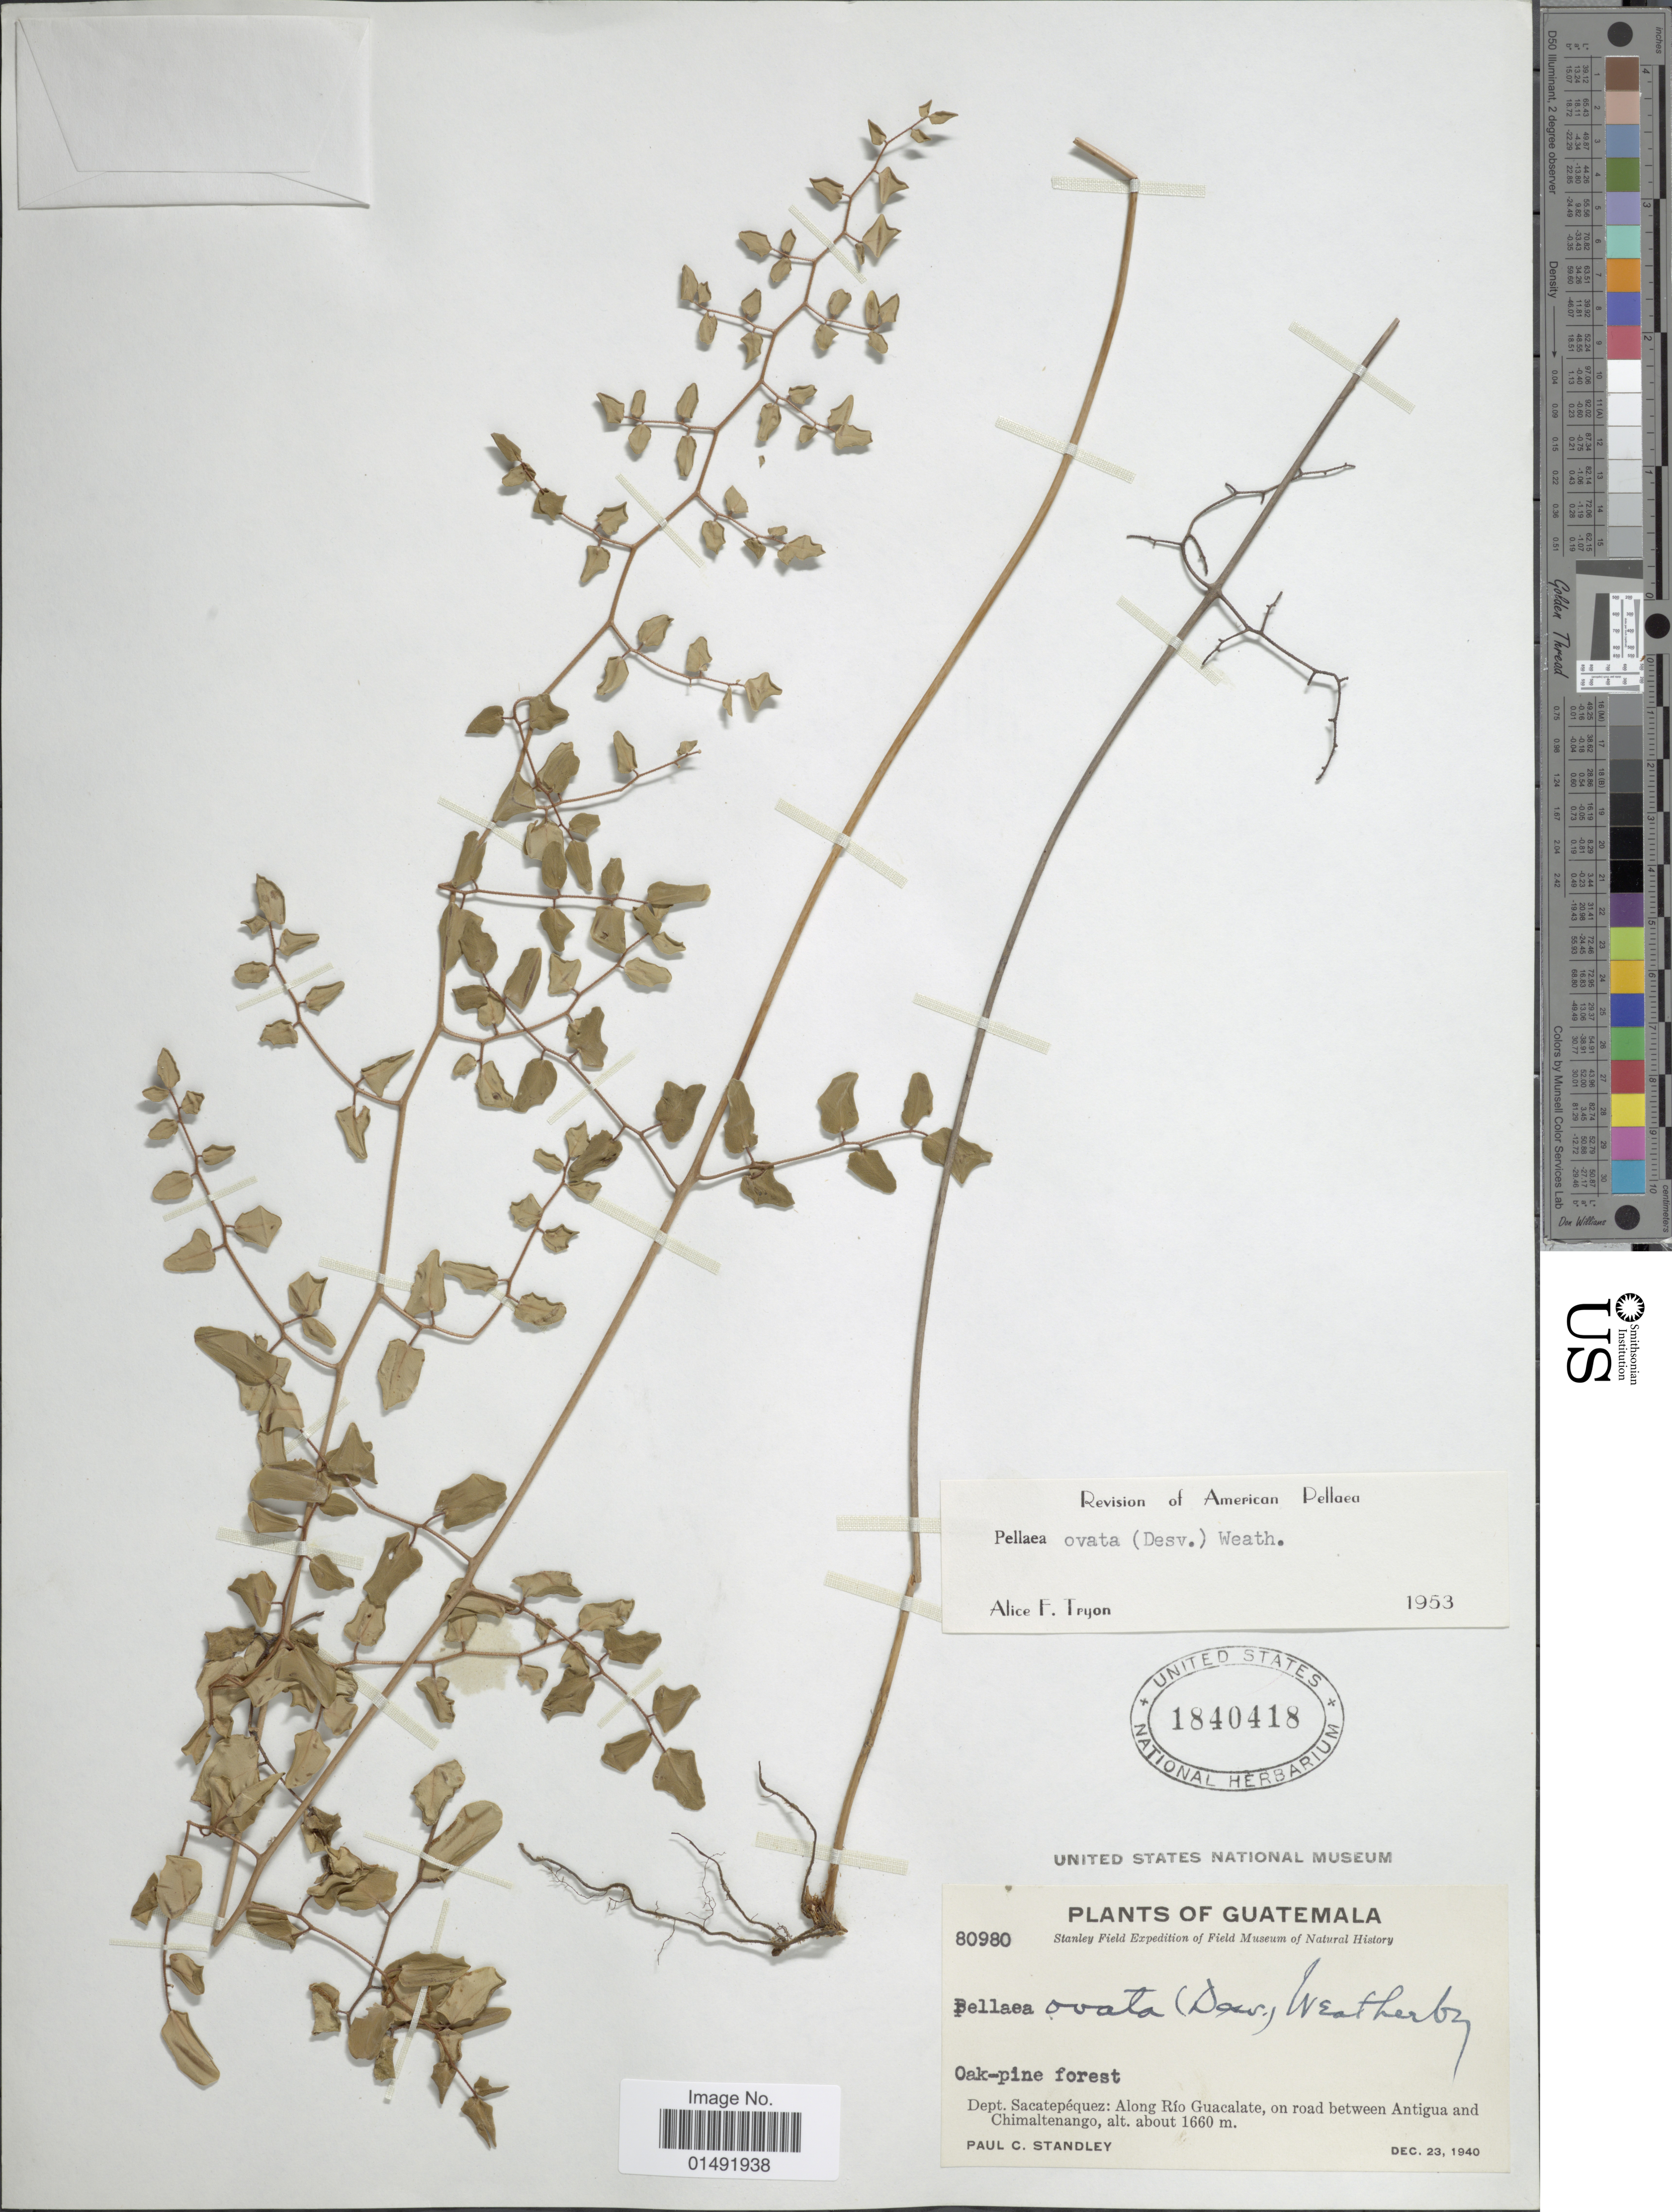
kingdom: Plantae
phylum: Tracheophyta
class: Polypodiopsida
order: Polypodiales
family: Pteridaceae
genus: Pellaea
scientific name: Pellaea ovata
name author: (Desv.) Weath.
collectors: P. C. Standley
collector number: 80980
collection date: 1940-12-23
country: Guatemala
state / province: Sacatepéquez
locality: Dept. Sacatepéquez: Along Río Guacalate, on road between Antigua and Chimaltenango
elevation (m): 1660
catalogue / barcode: US 1840418